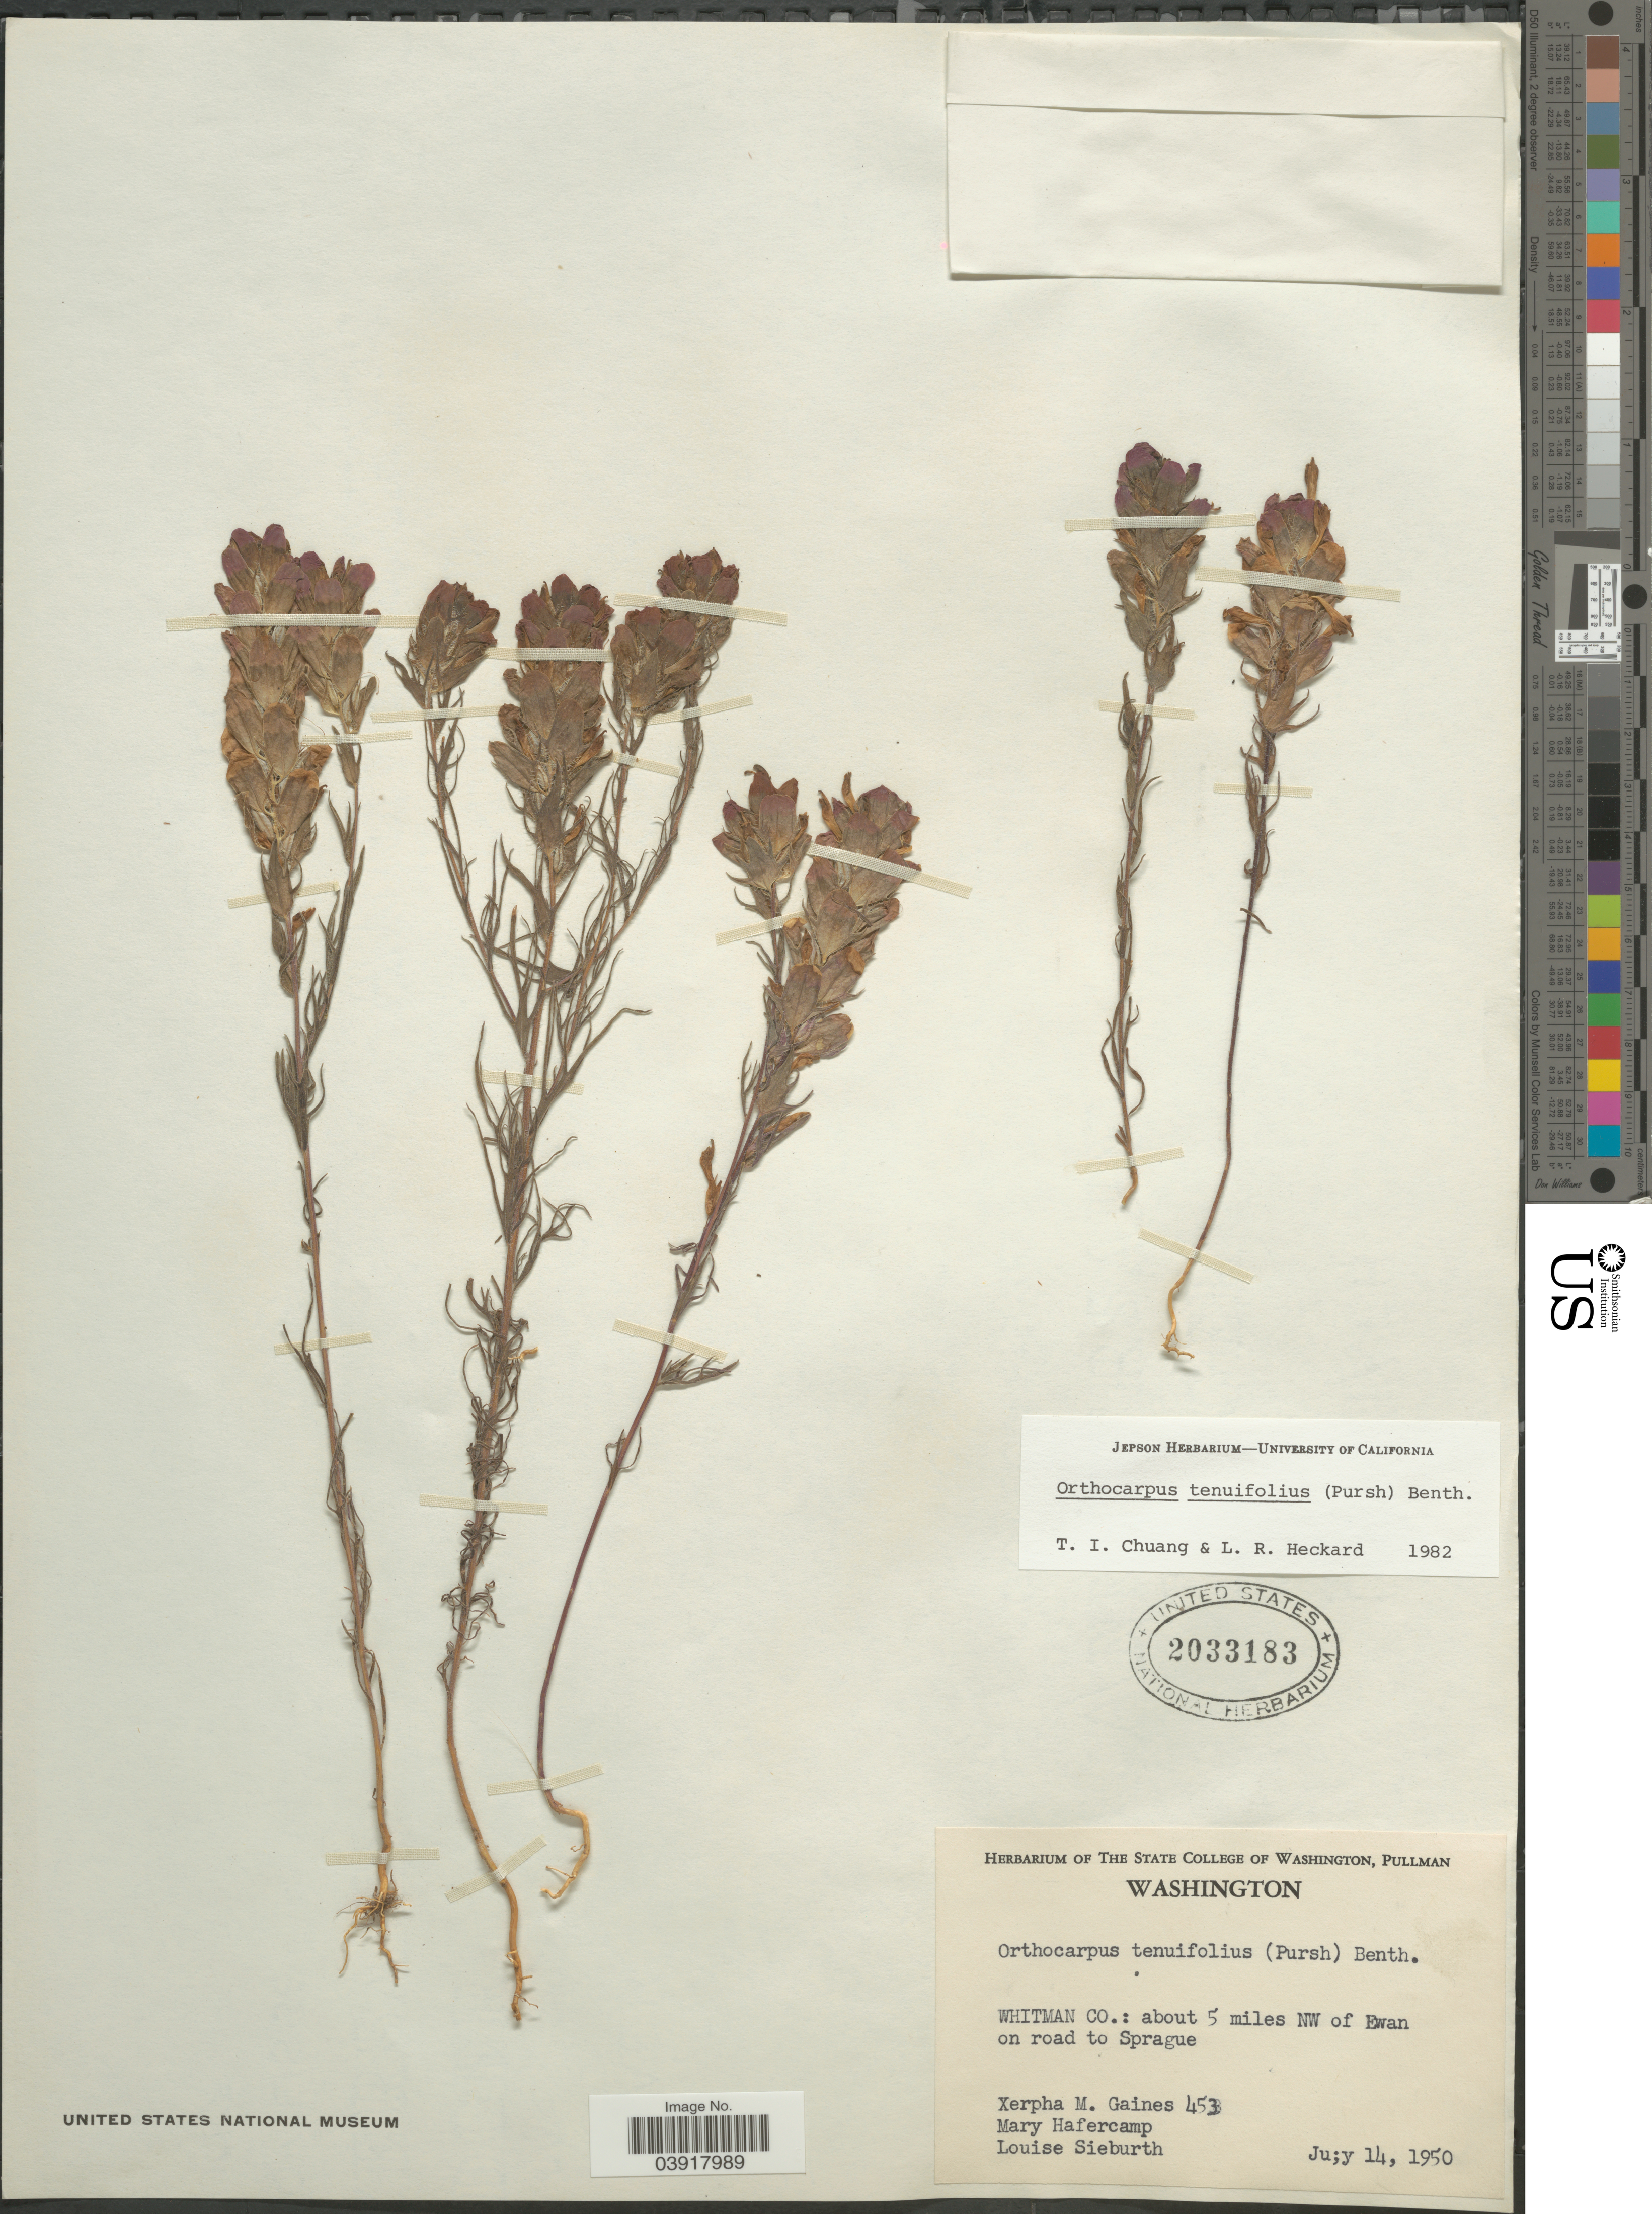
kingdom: Plantae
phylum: Tracheophyta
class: Magnoliopsida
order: Lamiales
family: Orobanchaceae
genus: Orthocarpus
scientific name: Orthocarpus tenuifolius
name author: (Pursh) Benth.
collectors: X. Gaines, M. Hafercamp & L. Sieburth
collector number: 453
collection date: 1950-07-14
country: United States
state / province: Washington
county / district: Whitman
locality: Whitman Co.: about 5 miles NW of Ewan on road to Sprague.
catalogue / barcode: US 2033183